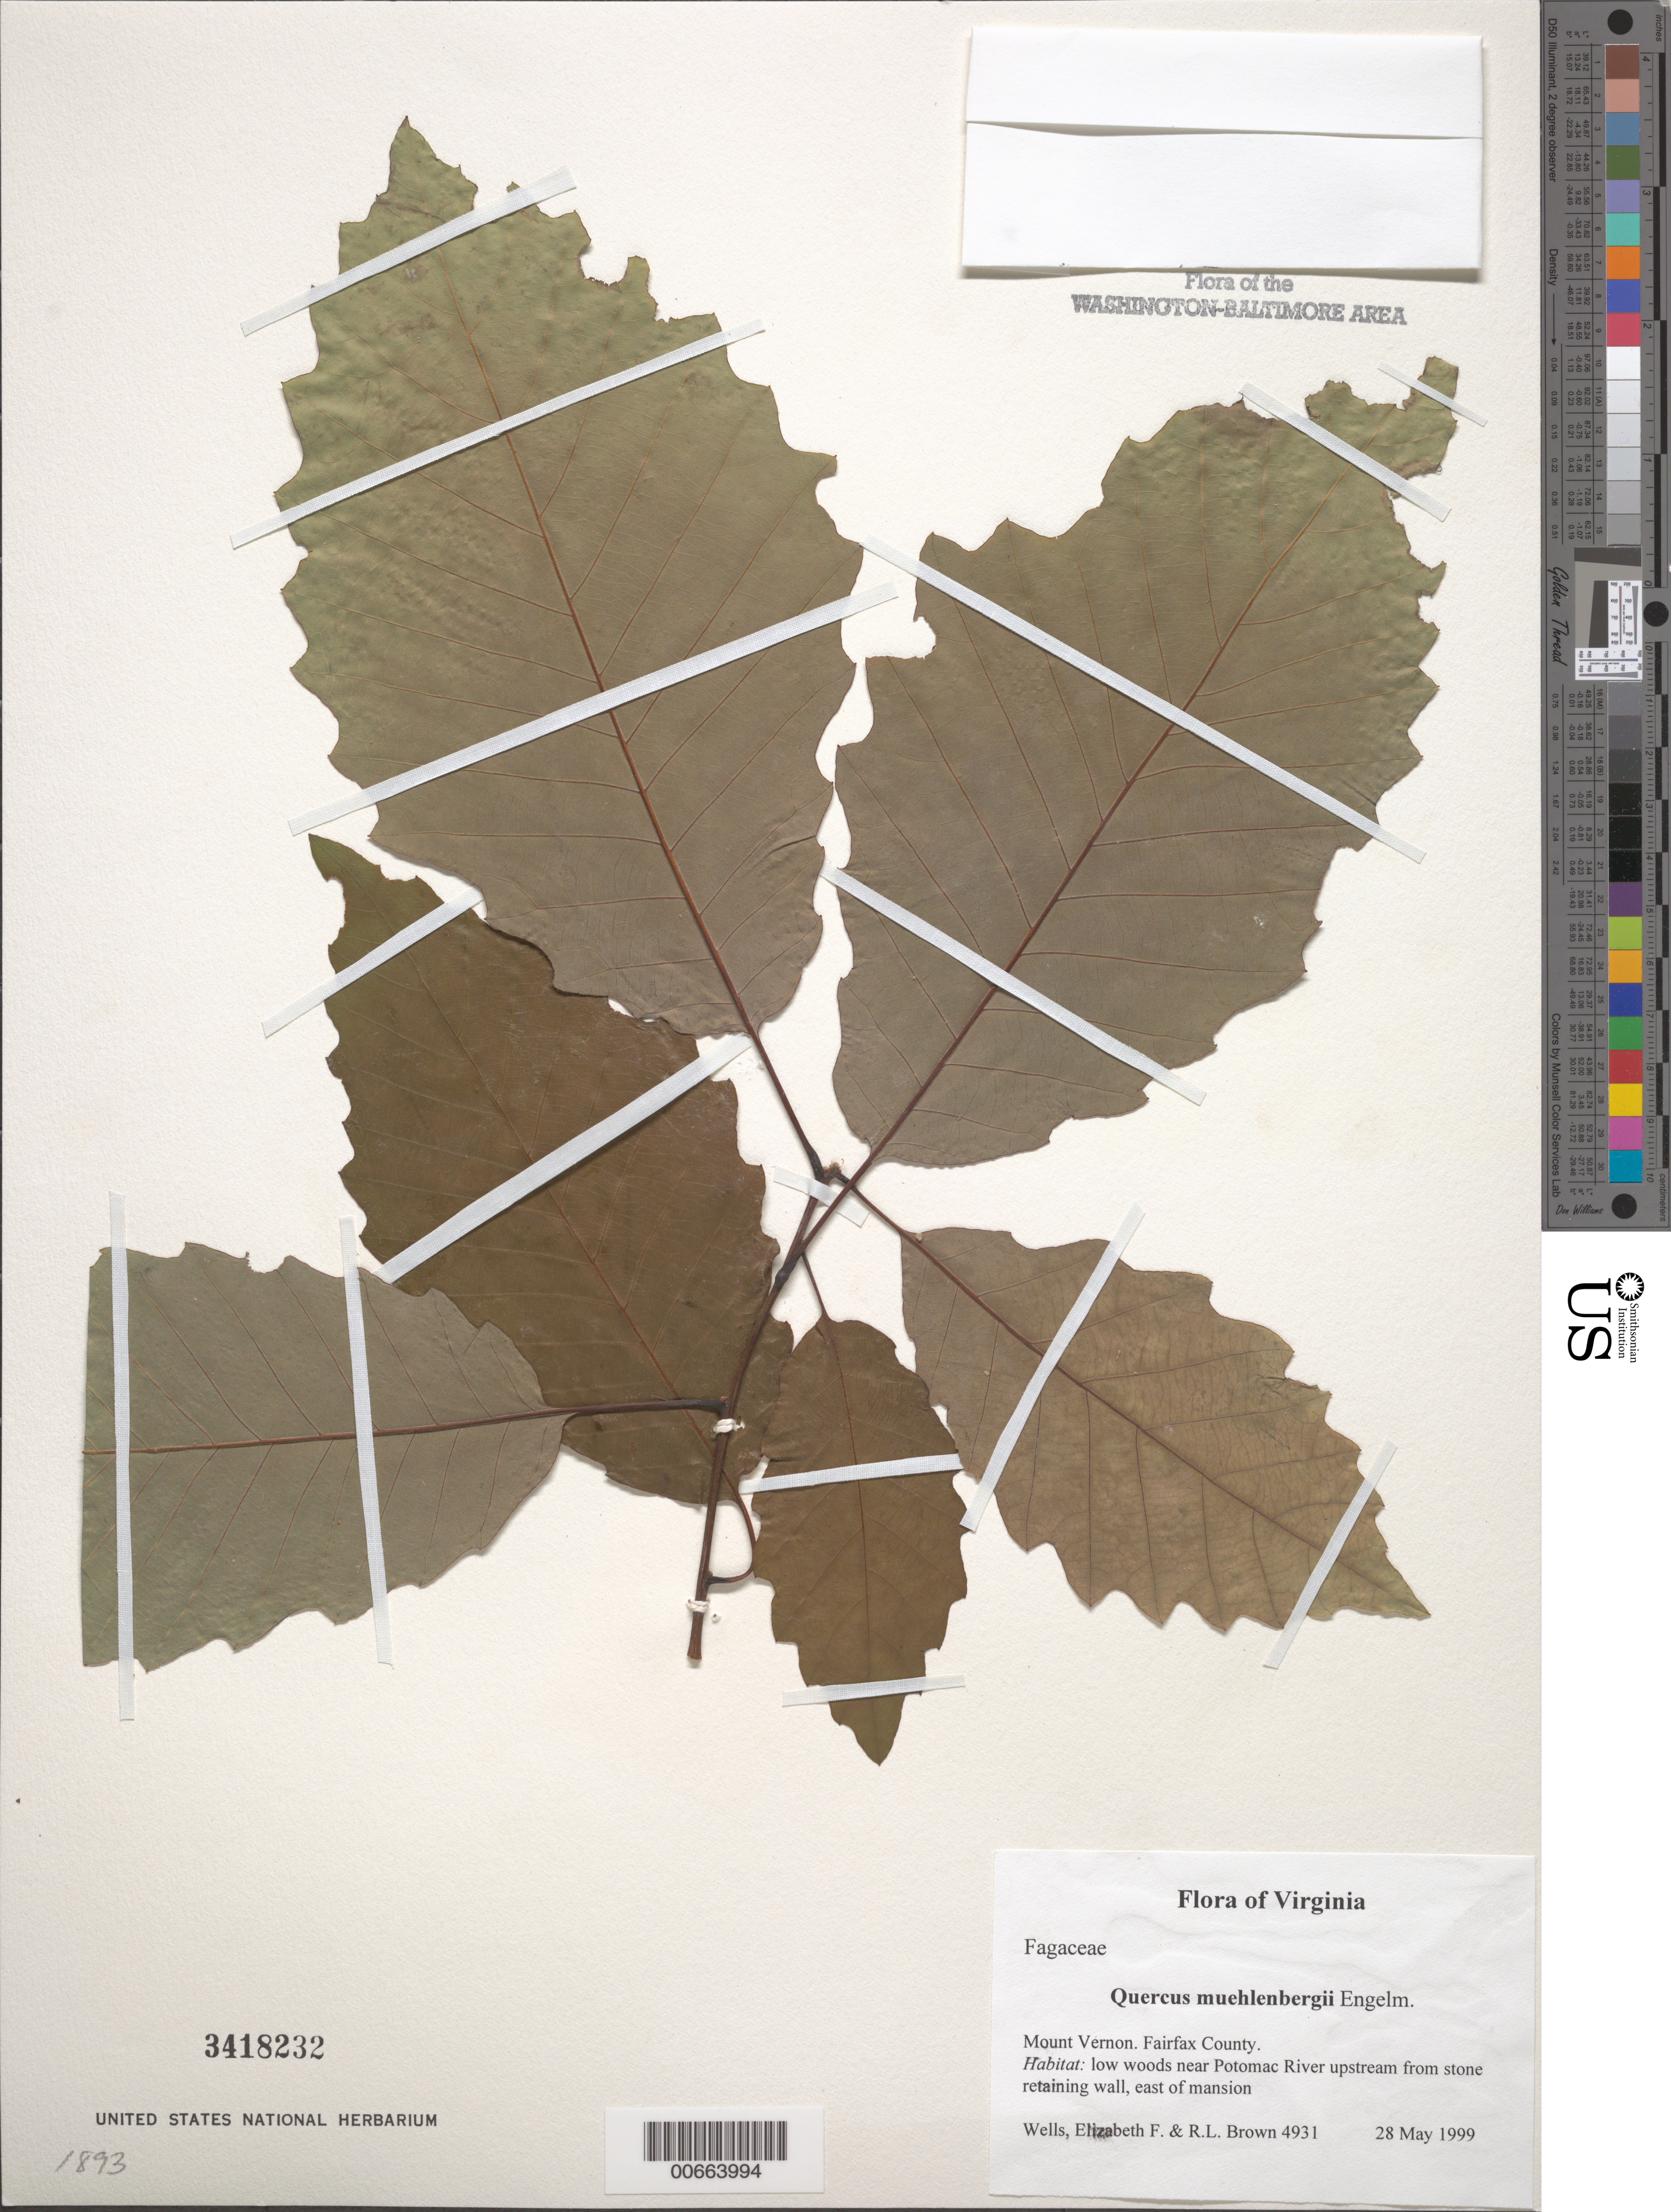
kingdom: Plantae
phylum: Tracheophyta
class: Magnoliopsida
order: Fagales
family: Fagaceae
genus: Quercus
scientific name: Quercus muehlenbergii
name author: Engelm.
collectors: E. F. Wells & R. L. Brown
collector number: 4931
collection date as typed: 28 May 1999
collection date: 1999-05-28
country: United States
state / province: Virginia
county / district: Fairfax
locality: Mount Vernon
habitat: low woods near Potomac River upstream from stone retaining wall, east of mansion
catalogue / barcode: US 3418232